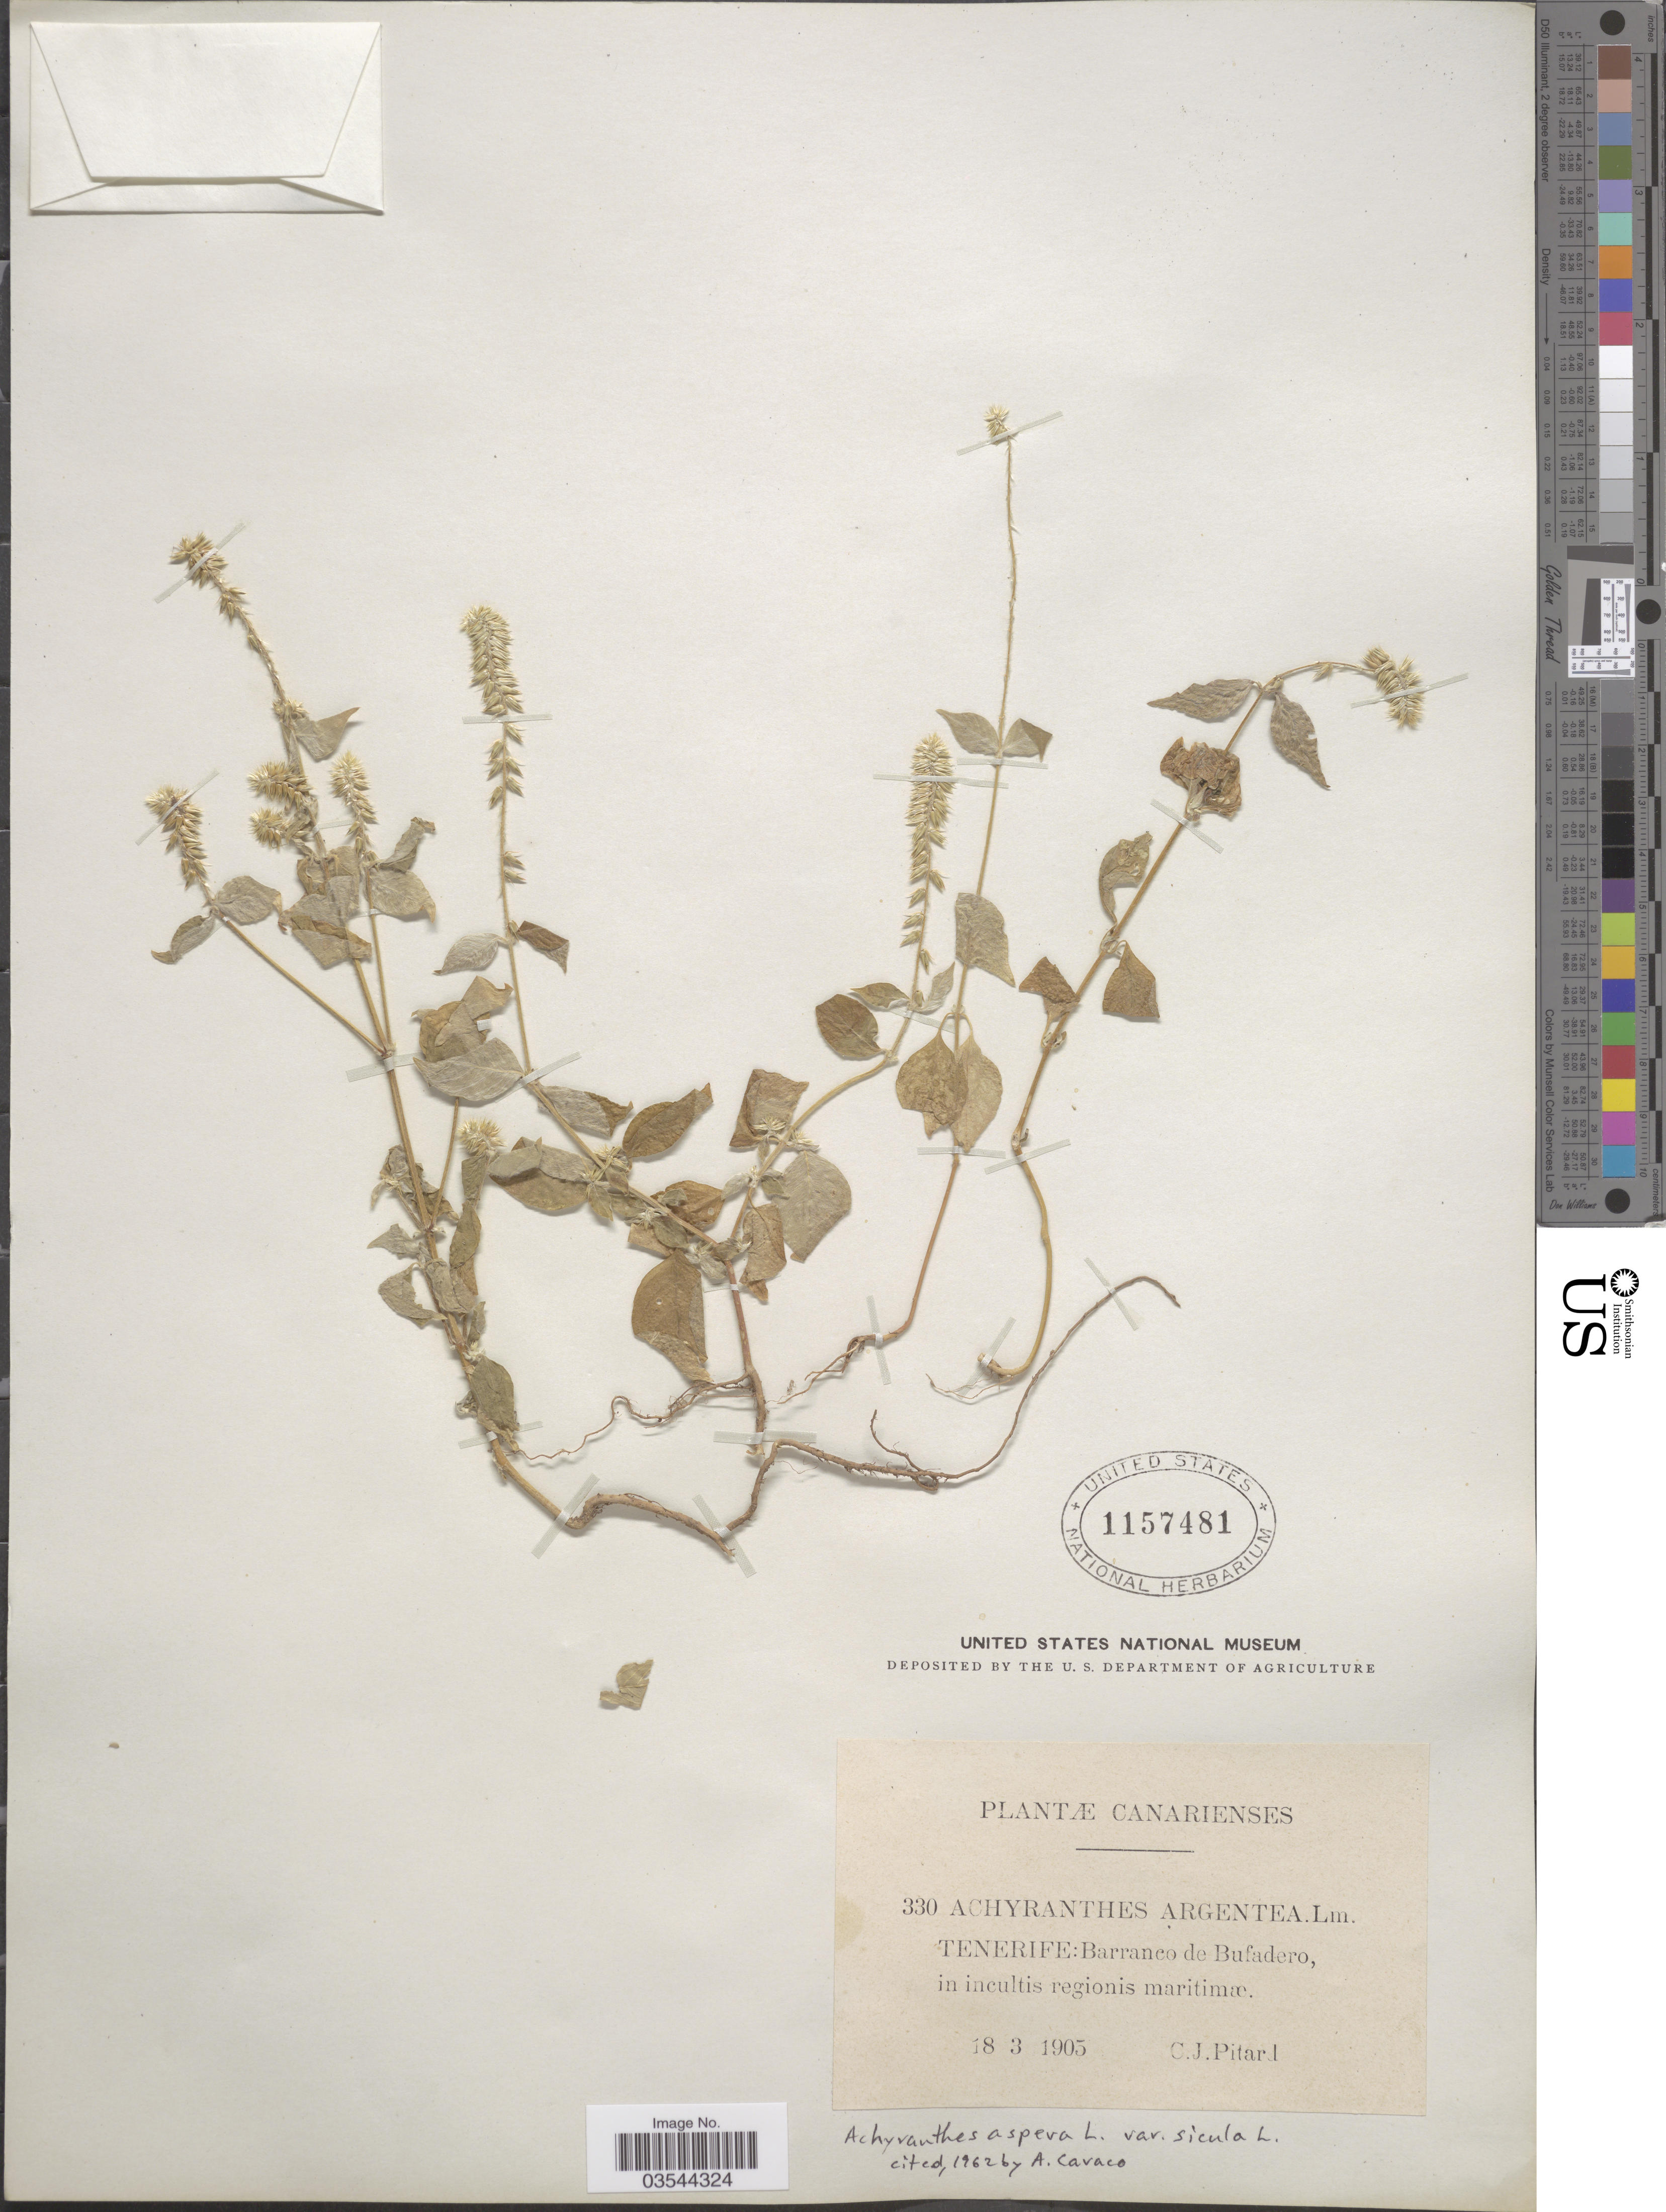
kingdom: Plantae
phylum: Tracheophyta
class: Magnoliopsida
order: Caryophyllales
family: Amaranthaceae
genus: Achyranthes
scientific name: Achyranthes aspera var. sicula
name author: L.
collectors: C. Pitard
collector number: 330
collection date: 1905-03-18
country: Spain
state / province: Canarias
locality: Tenerife: Barranco de Bufadero, in incultis regionis maritimæ.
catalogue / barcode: US 1157481